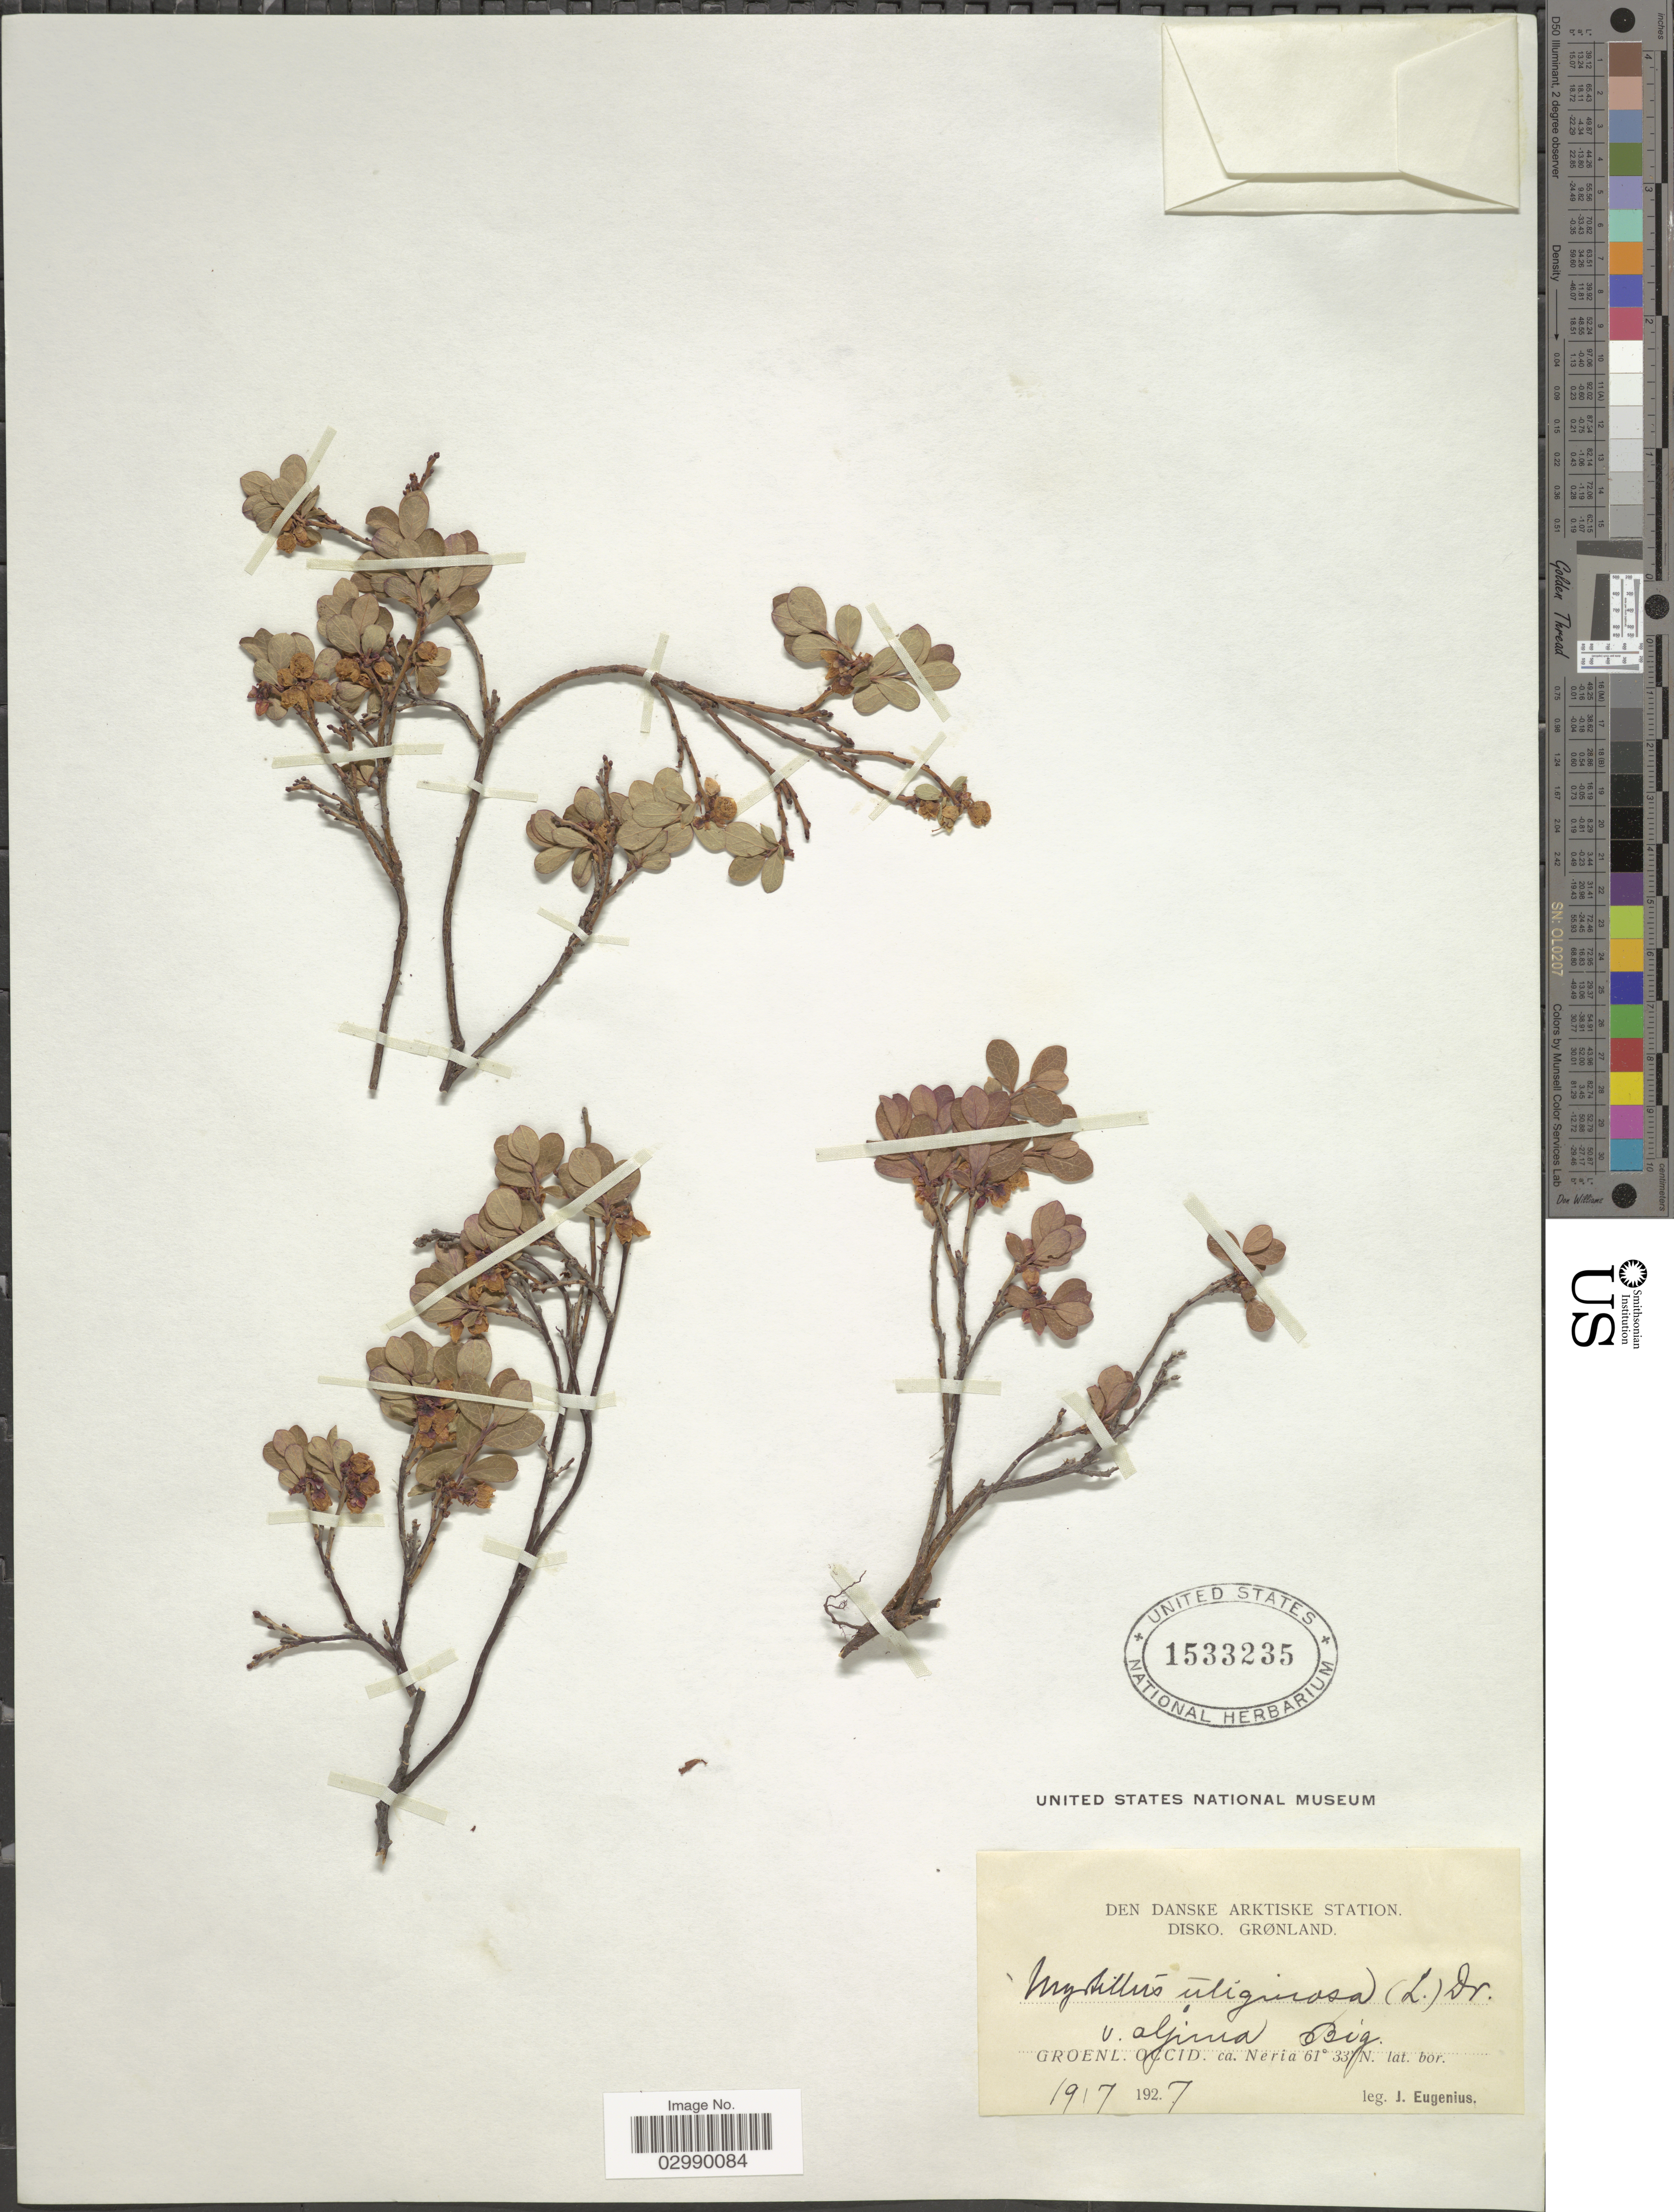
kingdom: Plantae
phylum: Tracheophyta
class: Magnoliopsida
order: Ericales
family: Ericaceae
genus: Vaccinium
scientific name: Vaccinium uliginosum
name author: L.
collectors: J. Eugenius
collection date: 1927-07-19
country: Greenland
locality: Den Danske Arktiske Station, Disko, Gronl., Groenl. Occid. ca. Neria.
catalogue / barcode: US 1533235